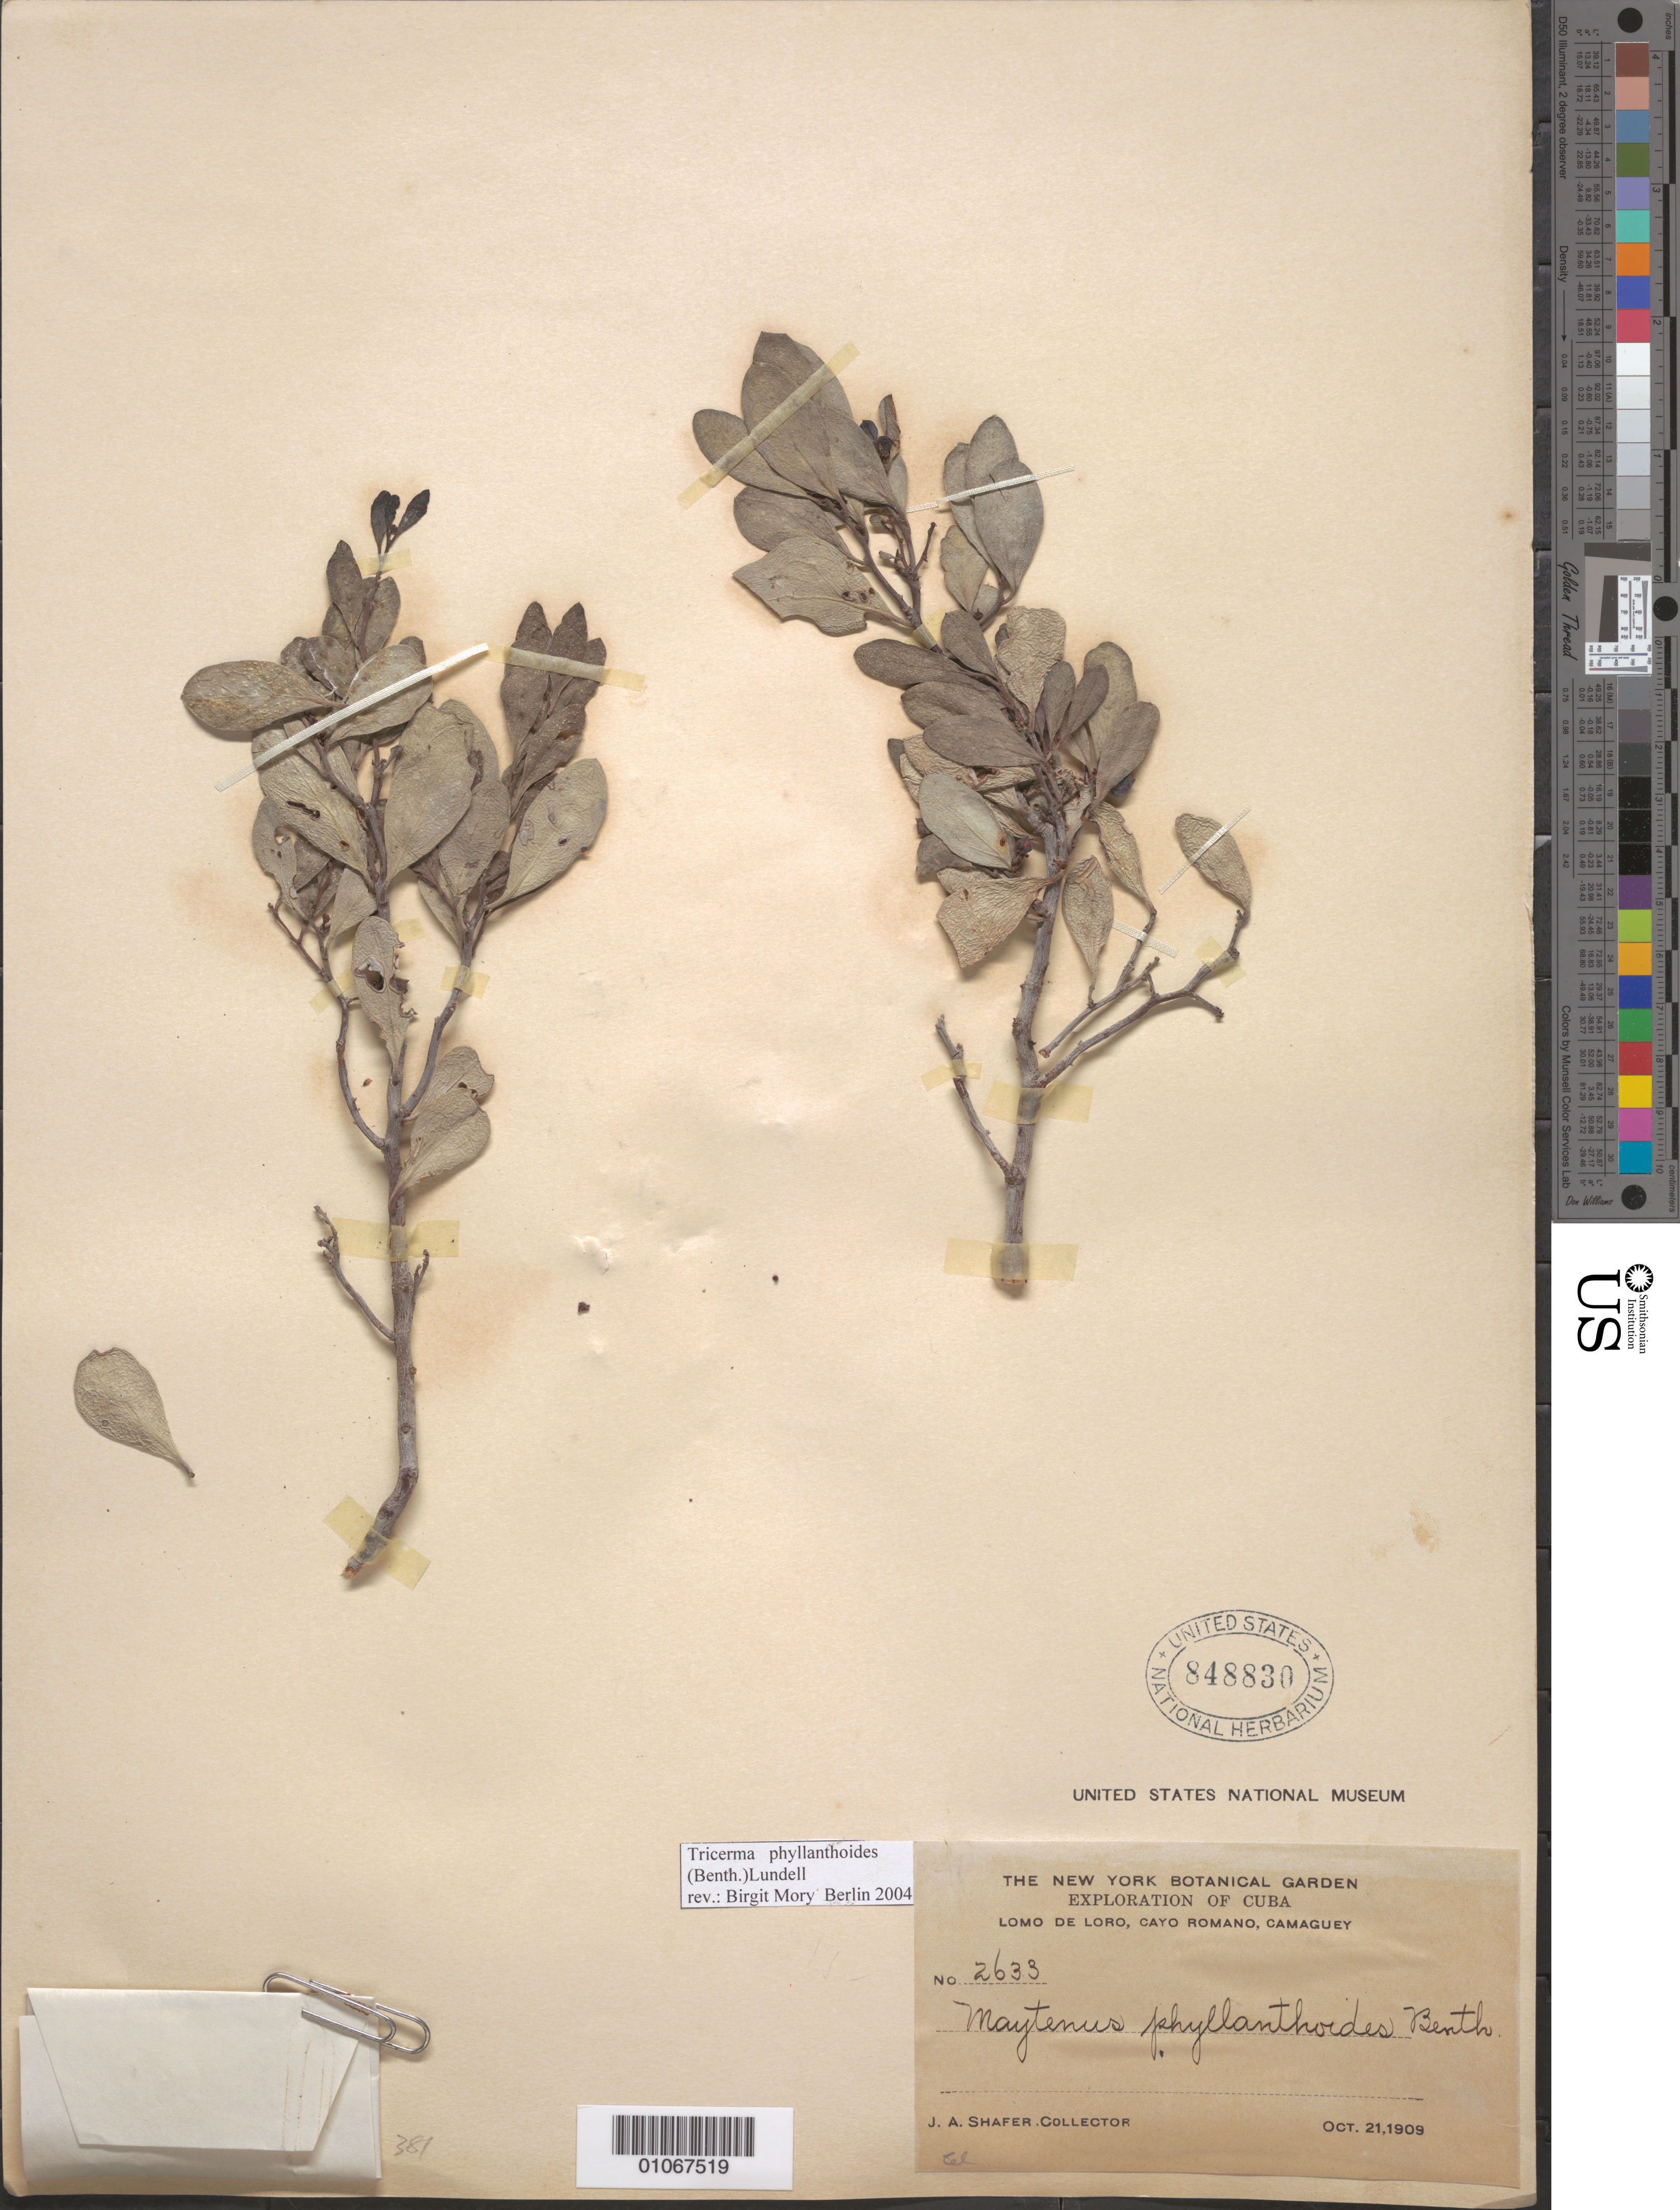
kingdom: Plantae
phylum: Tracheophyta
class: Magnoliopsida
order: Celastrales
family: Celastraceae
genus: Tricerma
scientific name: Tricerma phyllanthoides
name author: (Benth.) Lundell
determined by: Mory, B.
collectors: J. A. Shafer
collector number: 2633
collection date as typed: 21 Oct 1909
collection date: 1909-10-21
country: Cuba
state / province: Camagüey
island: Cuba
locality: Lomo de loro, Cayo Romano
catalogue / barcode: US 848830